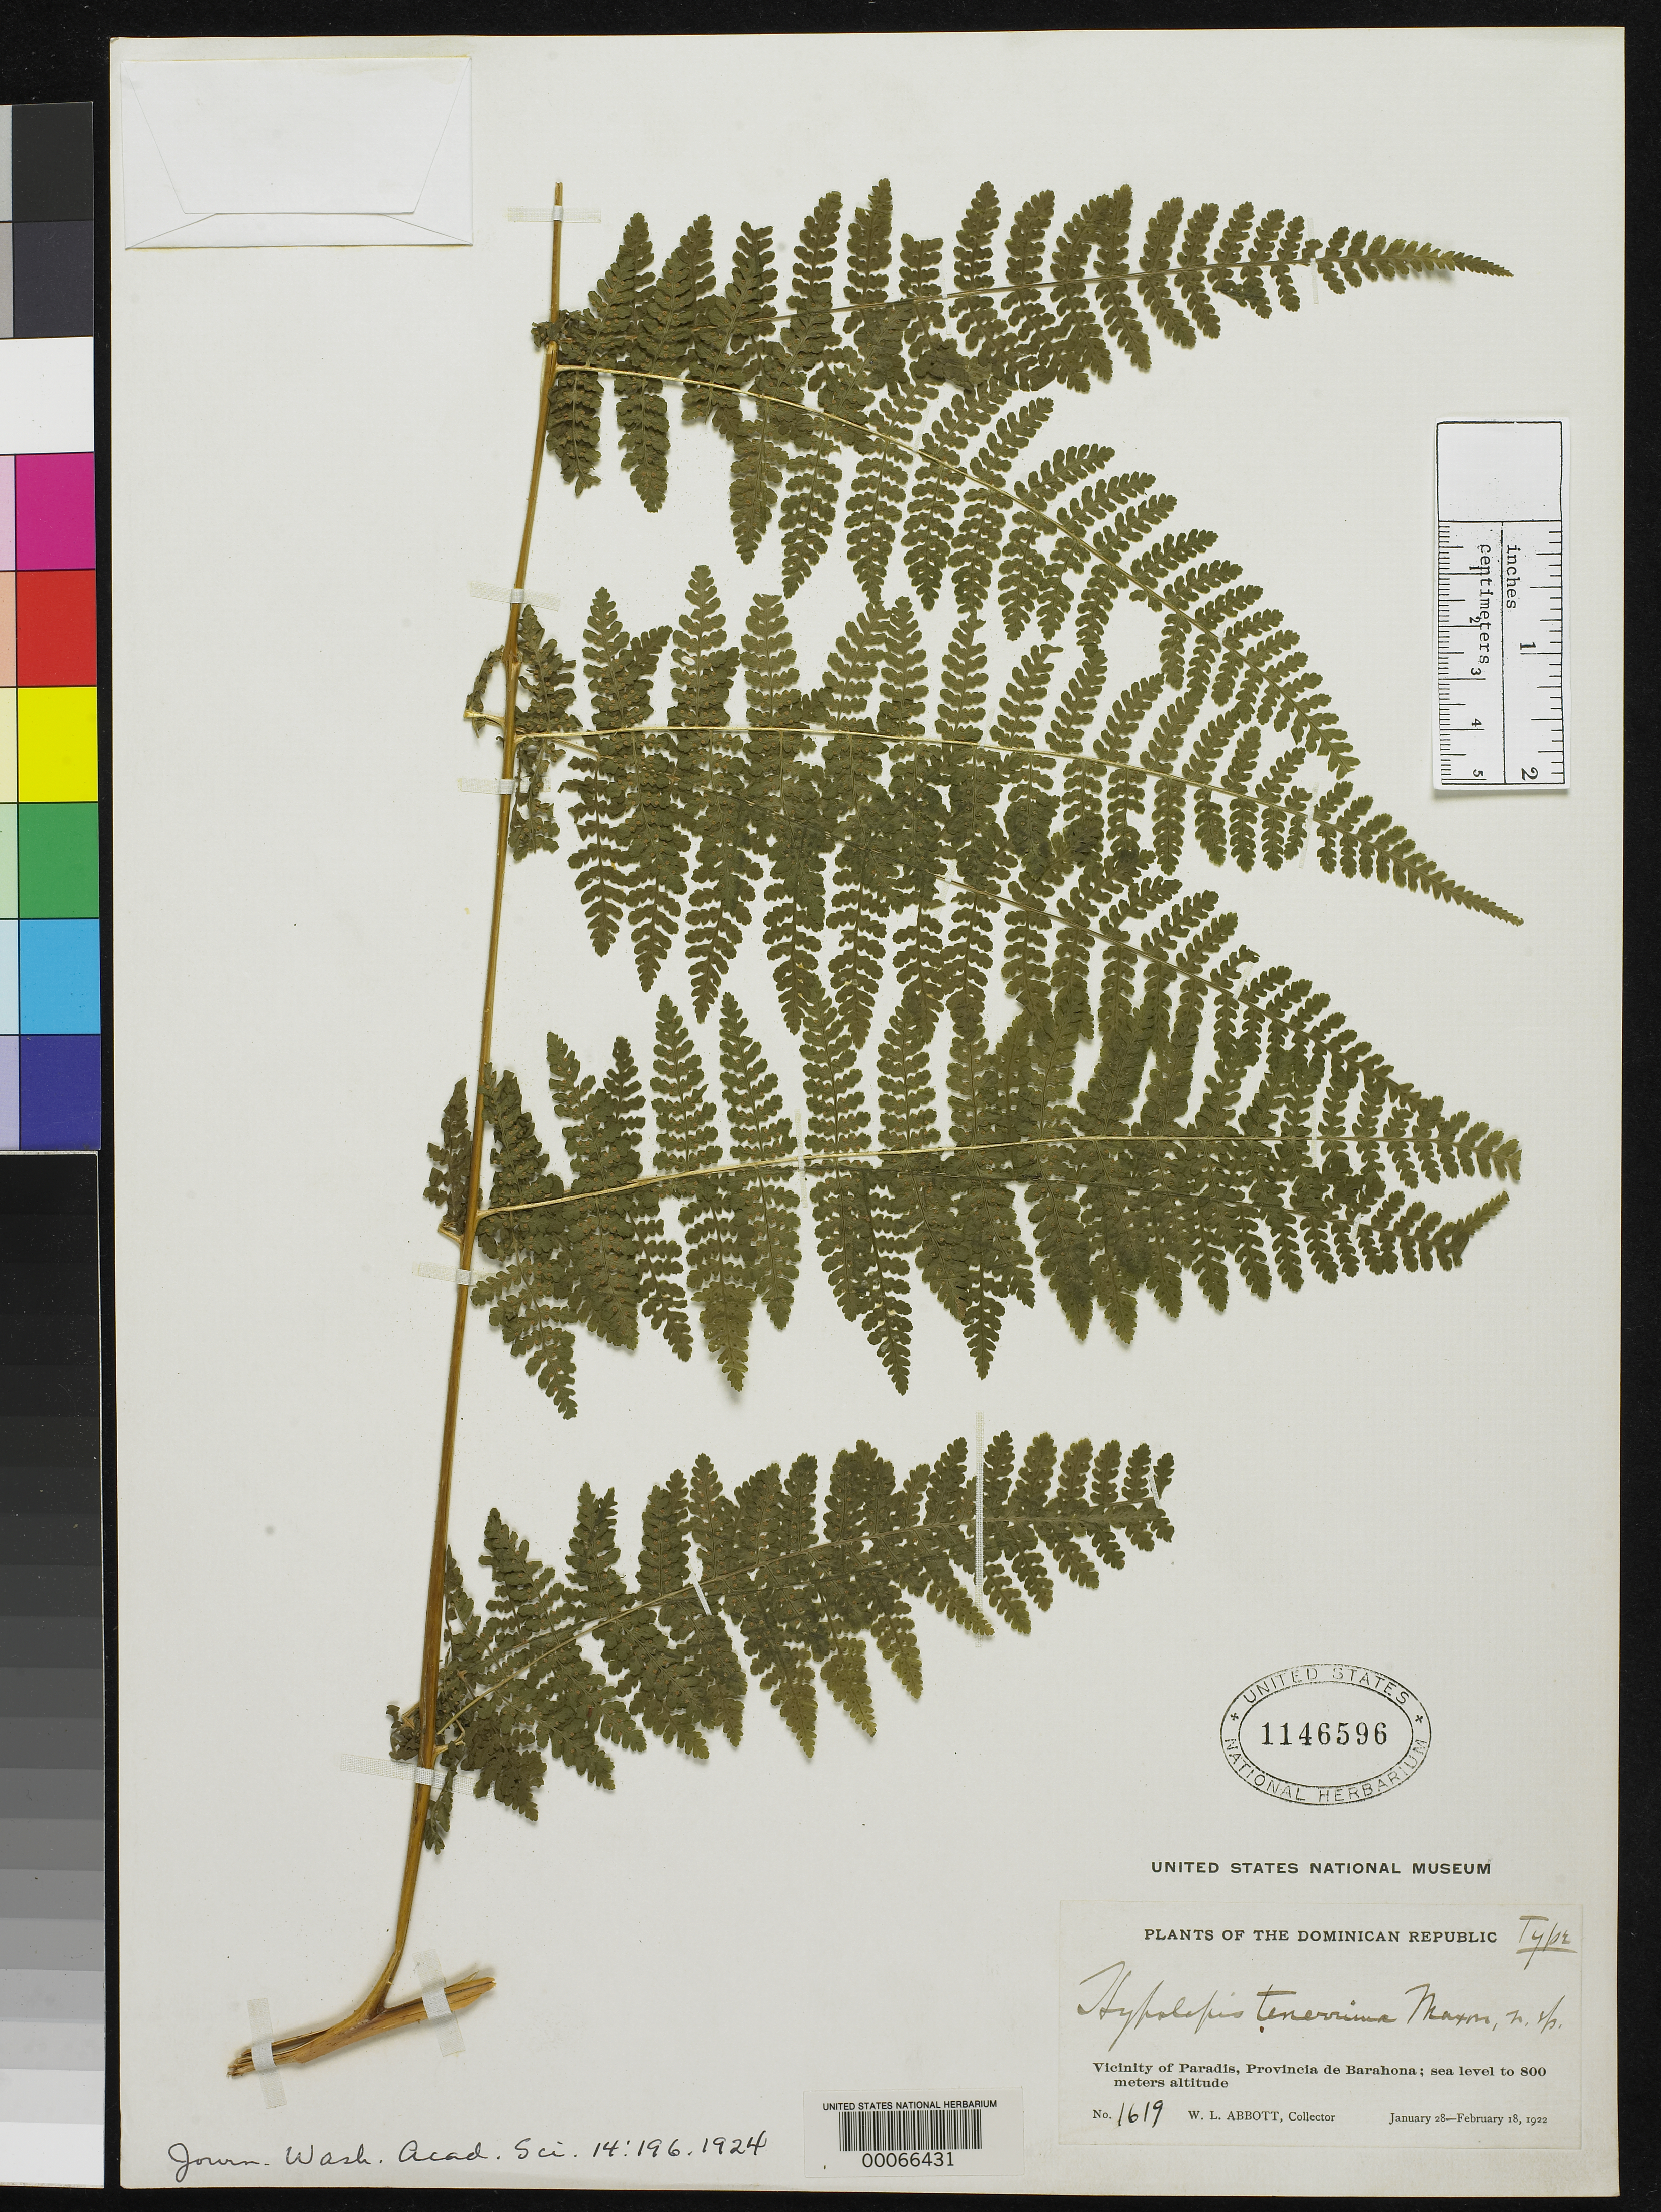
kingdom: Plantae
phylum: Tracheophyta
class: Polypodiopsida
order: Polypodiales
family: Dennstaedtiaceae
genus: Hypolepis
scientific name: Hypolepis tenerrima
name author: Maxon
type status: Holotype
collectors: W. L. Abbott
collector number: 1619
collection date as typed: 28 Jan 1922 to 18 Feb 1922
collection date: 1922-01-28/1922-02-18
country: Dominican Republic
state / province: Barahona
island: Hispaniola Island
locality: Vicinity of Paradis.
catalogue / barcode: US 1146596